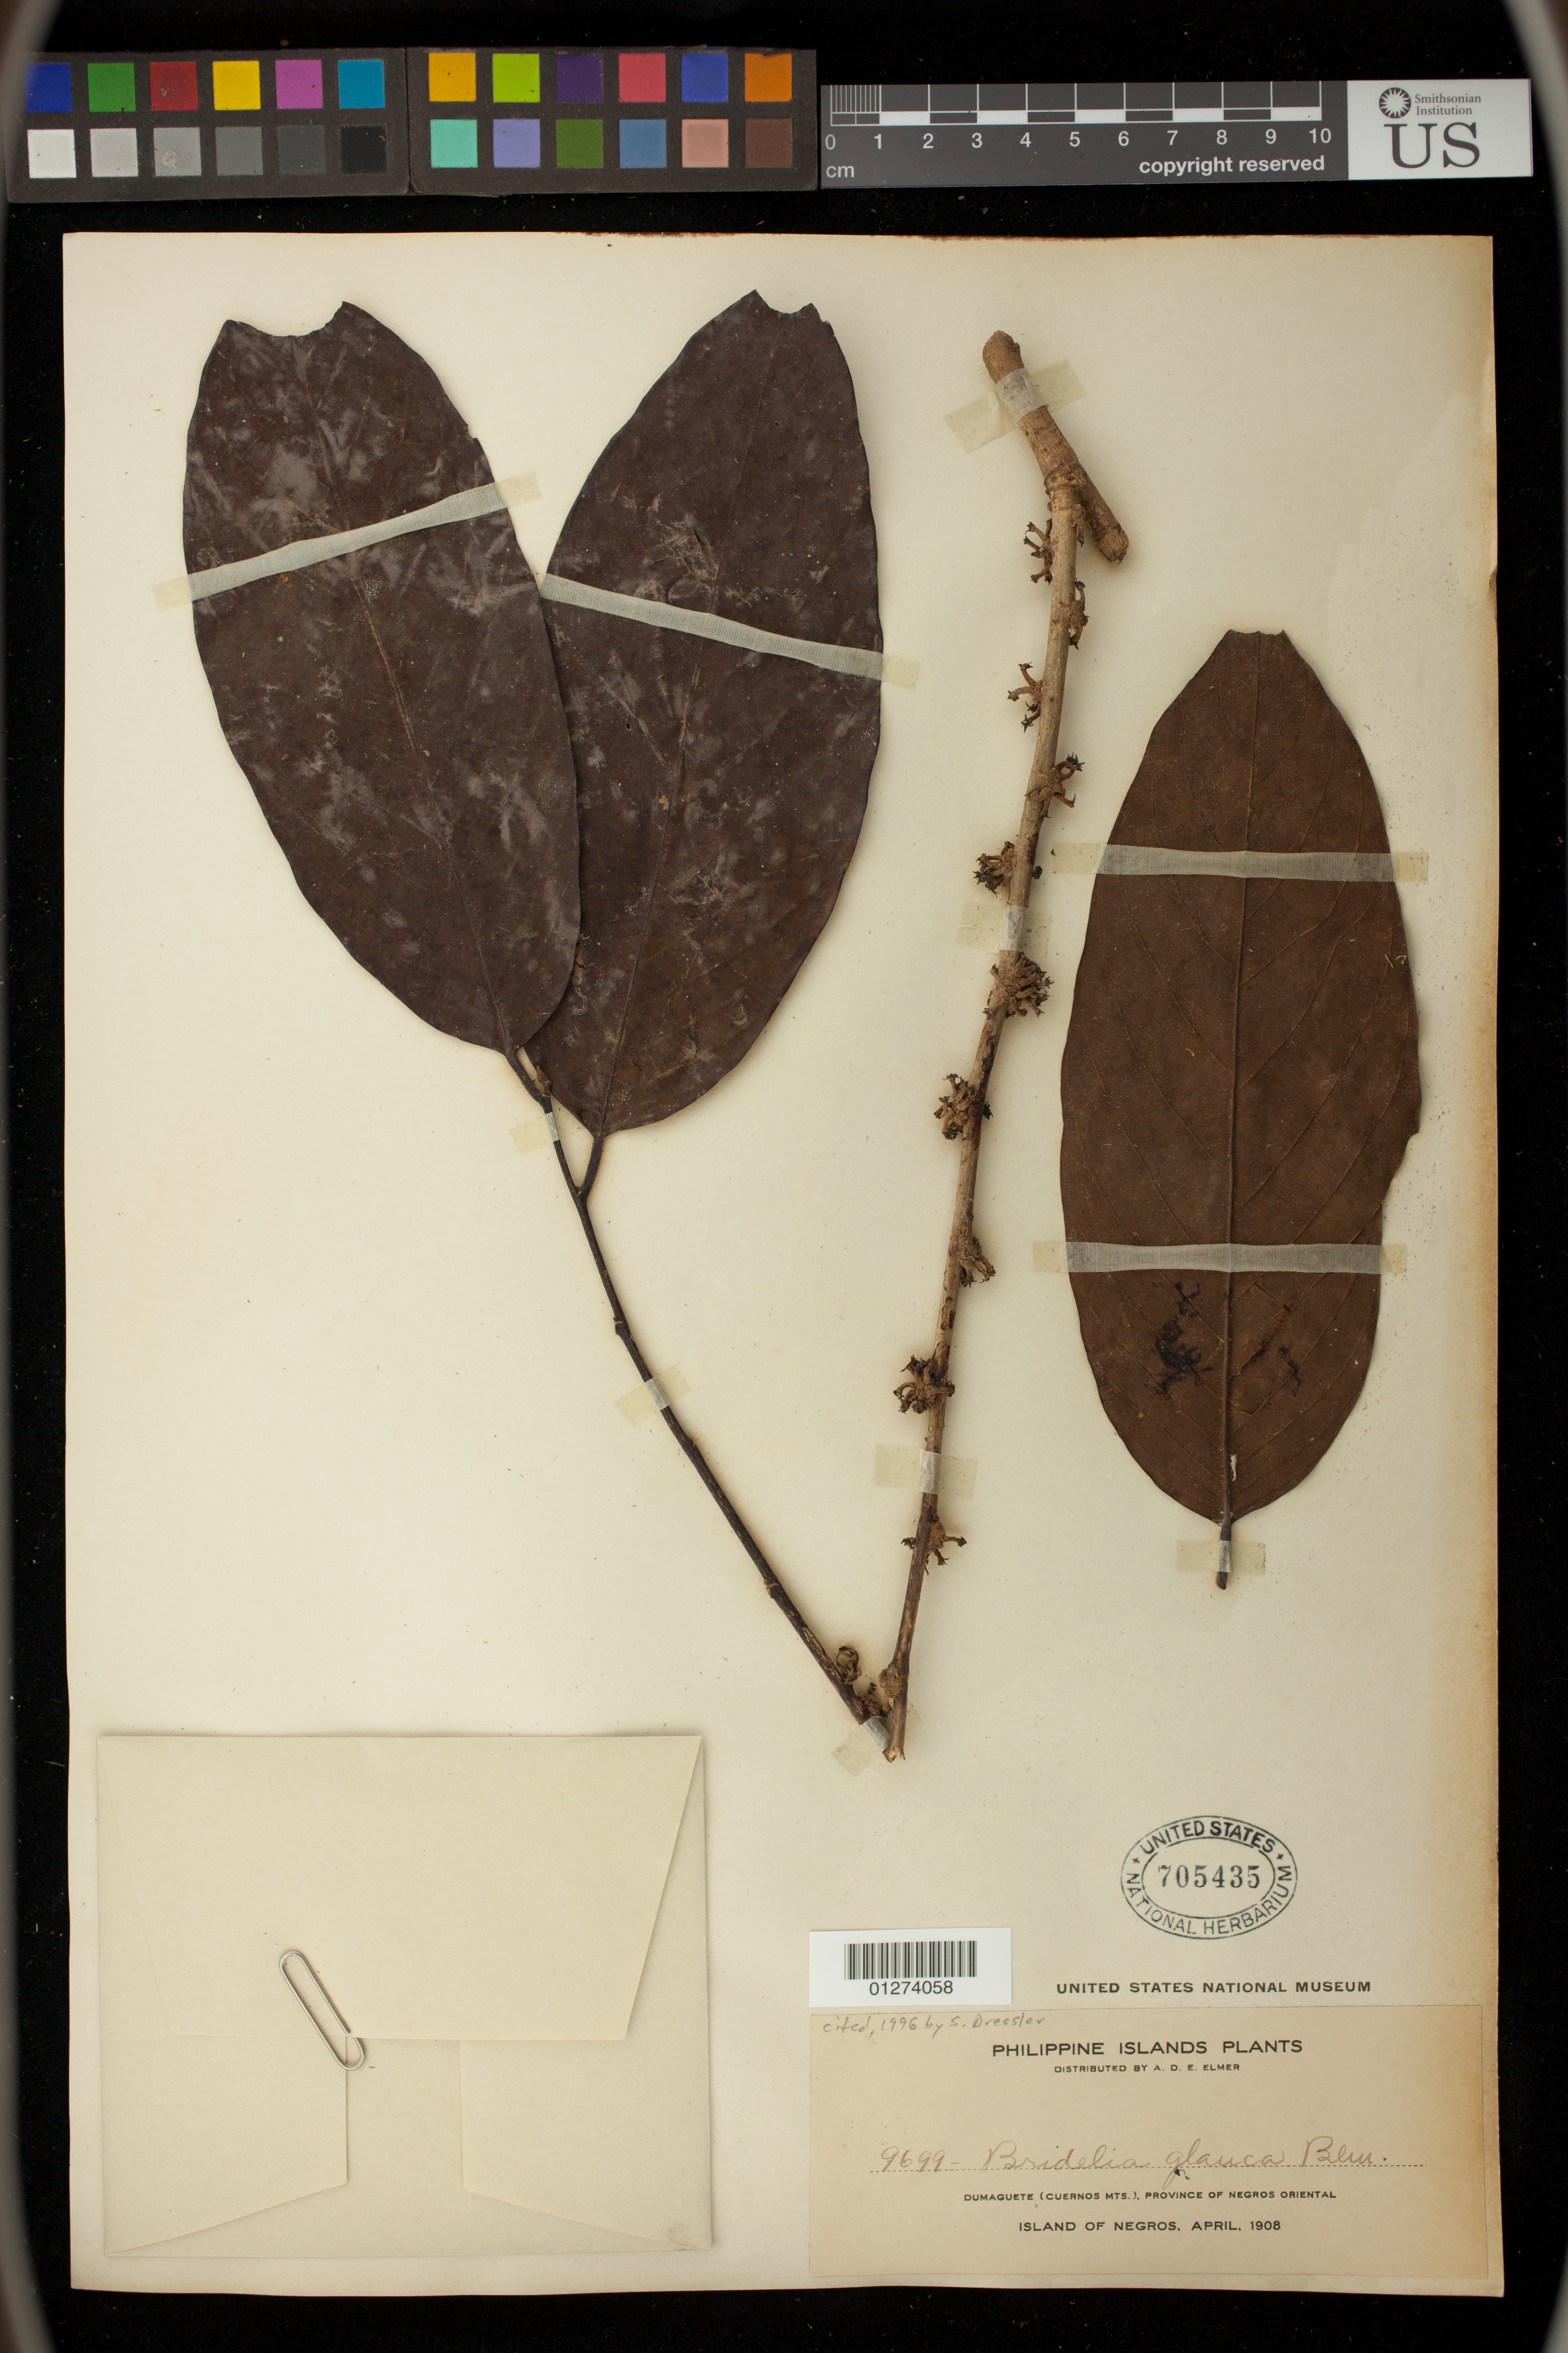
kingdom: Plantae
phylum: Tracheophyta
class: Magnoliopsida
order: Malpighiales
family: Phyllanthaceae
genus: Bridelia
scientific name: Bridelia glauca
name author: Blume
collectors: A. D. E. Elmer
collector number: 9699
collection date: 1908-04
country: Philippines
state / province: Central Visayas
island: Negros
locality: Dumaguete (Cuernos Mts.), Province of Negros Oriental, Island of Negros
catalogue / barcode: US 705435